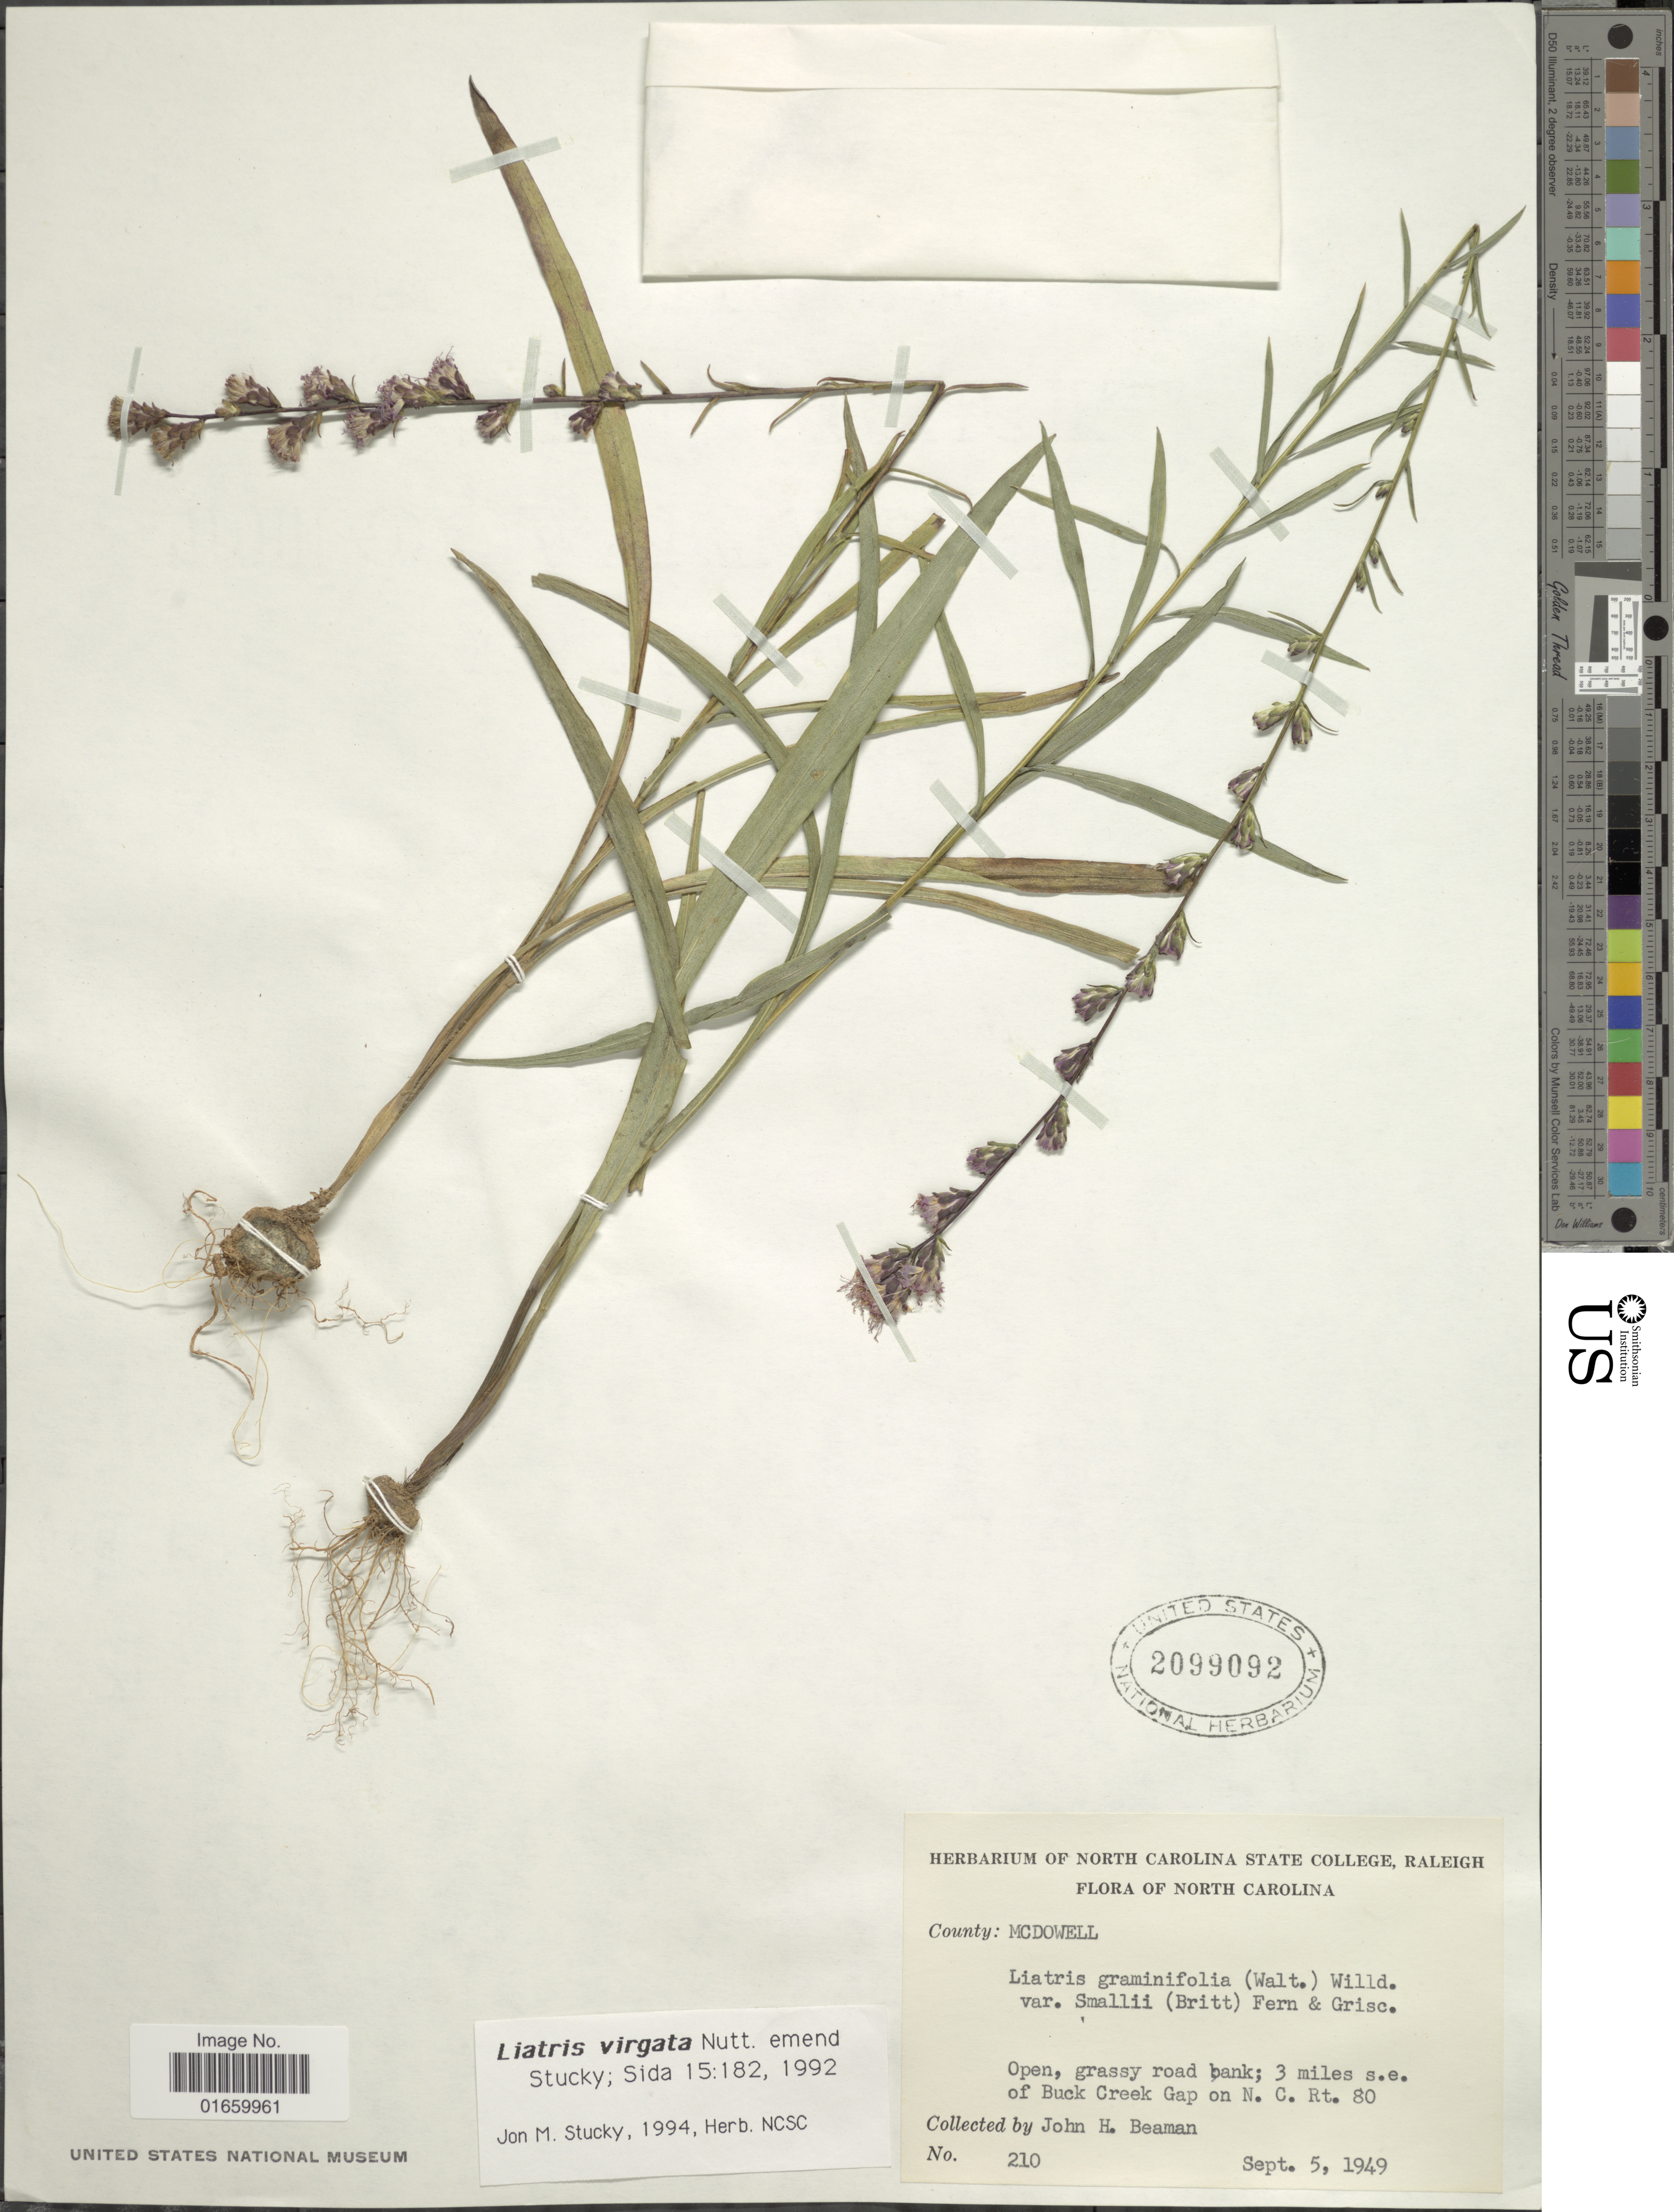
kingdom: Plantae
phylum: Tracheophyta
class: Magnoliopsida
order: Asterales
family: Asteraceae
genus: Liatris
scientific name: Liatris virgata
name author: Nutt.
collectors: J. H. Beaman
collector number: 210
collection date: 1949-09-05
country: United States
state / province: North Carolina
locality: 3 miles s. e. of Buck Creek Gap on N. C. Rt. 80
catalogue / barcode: US 2099092